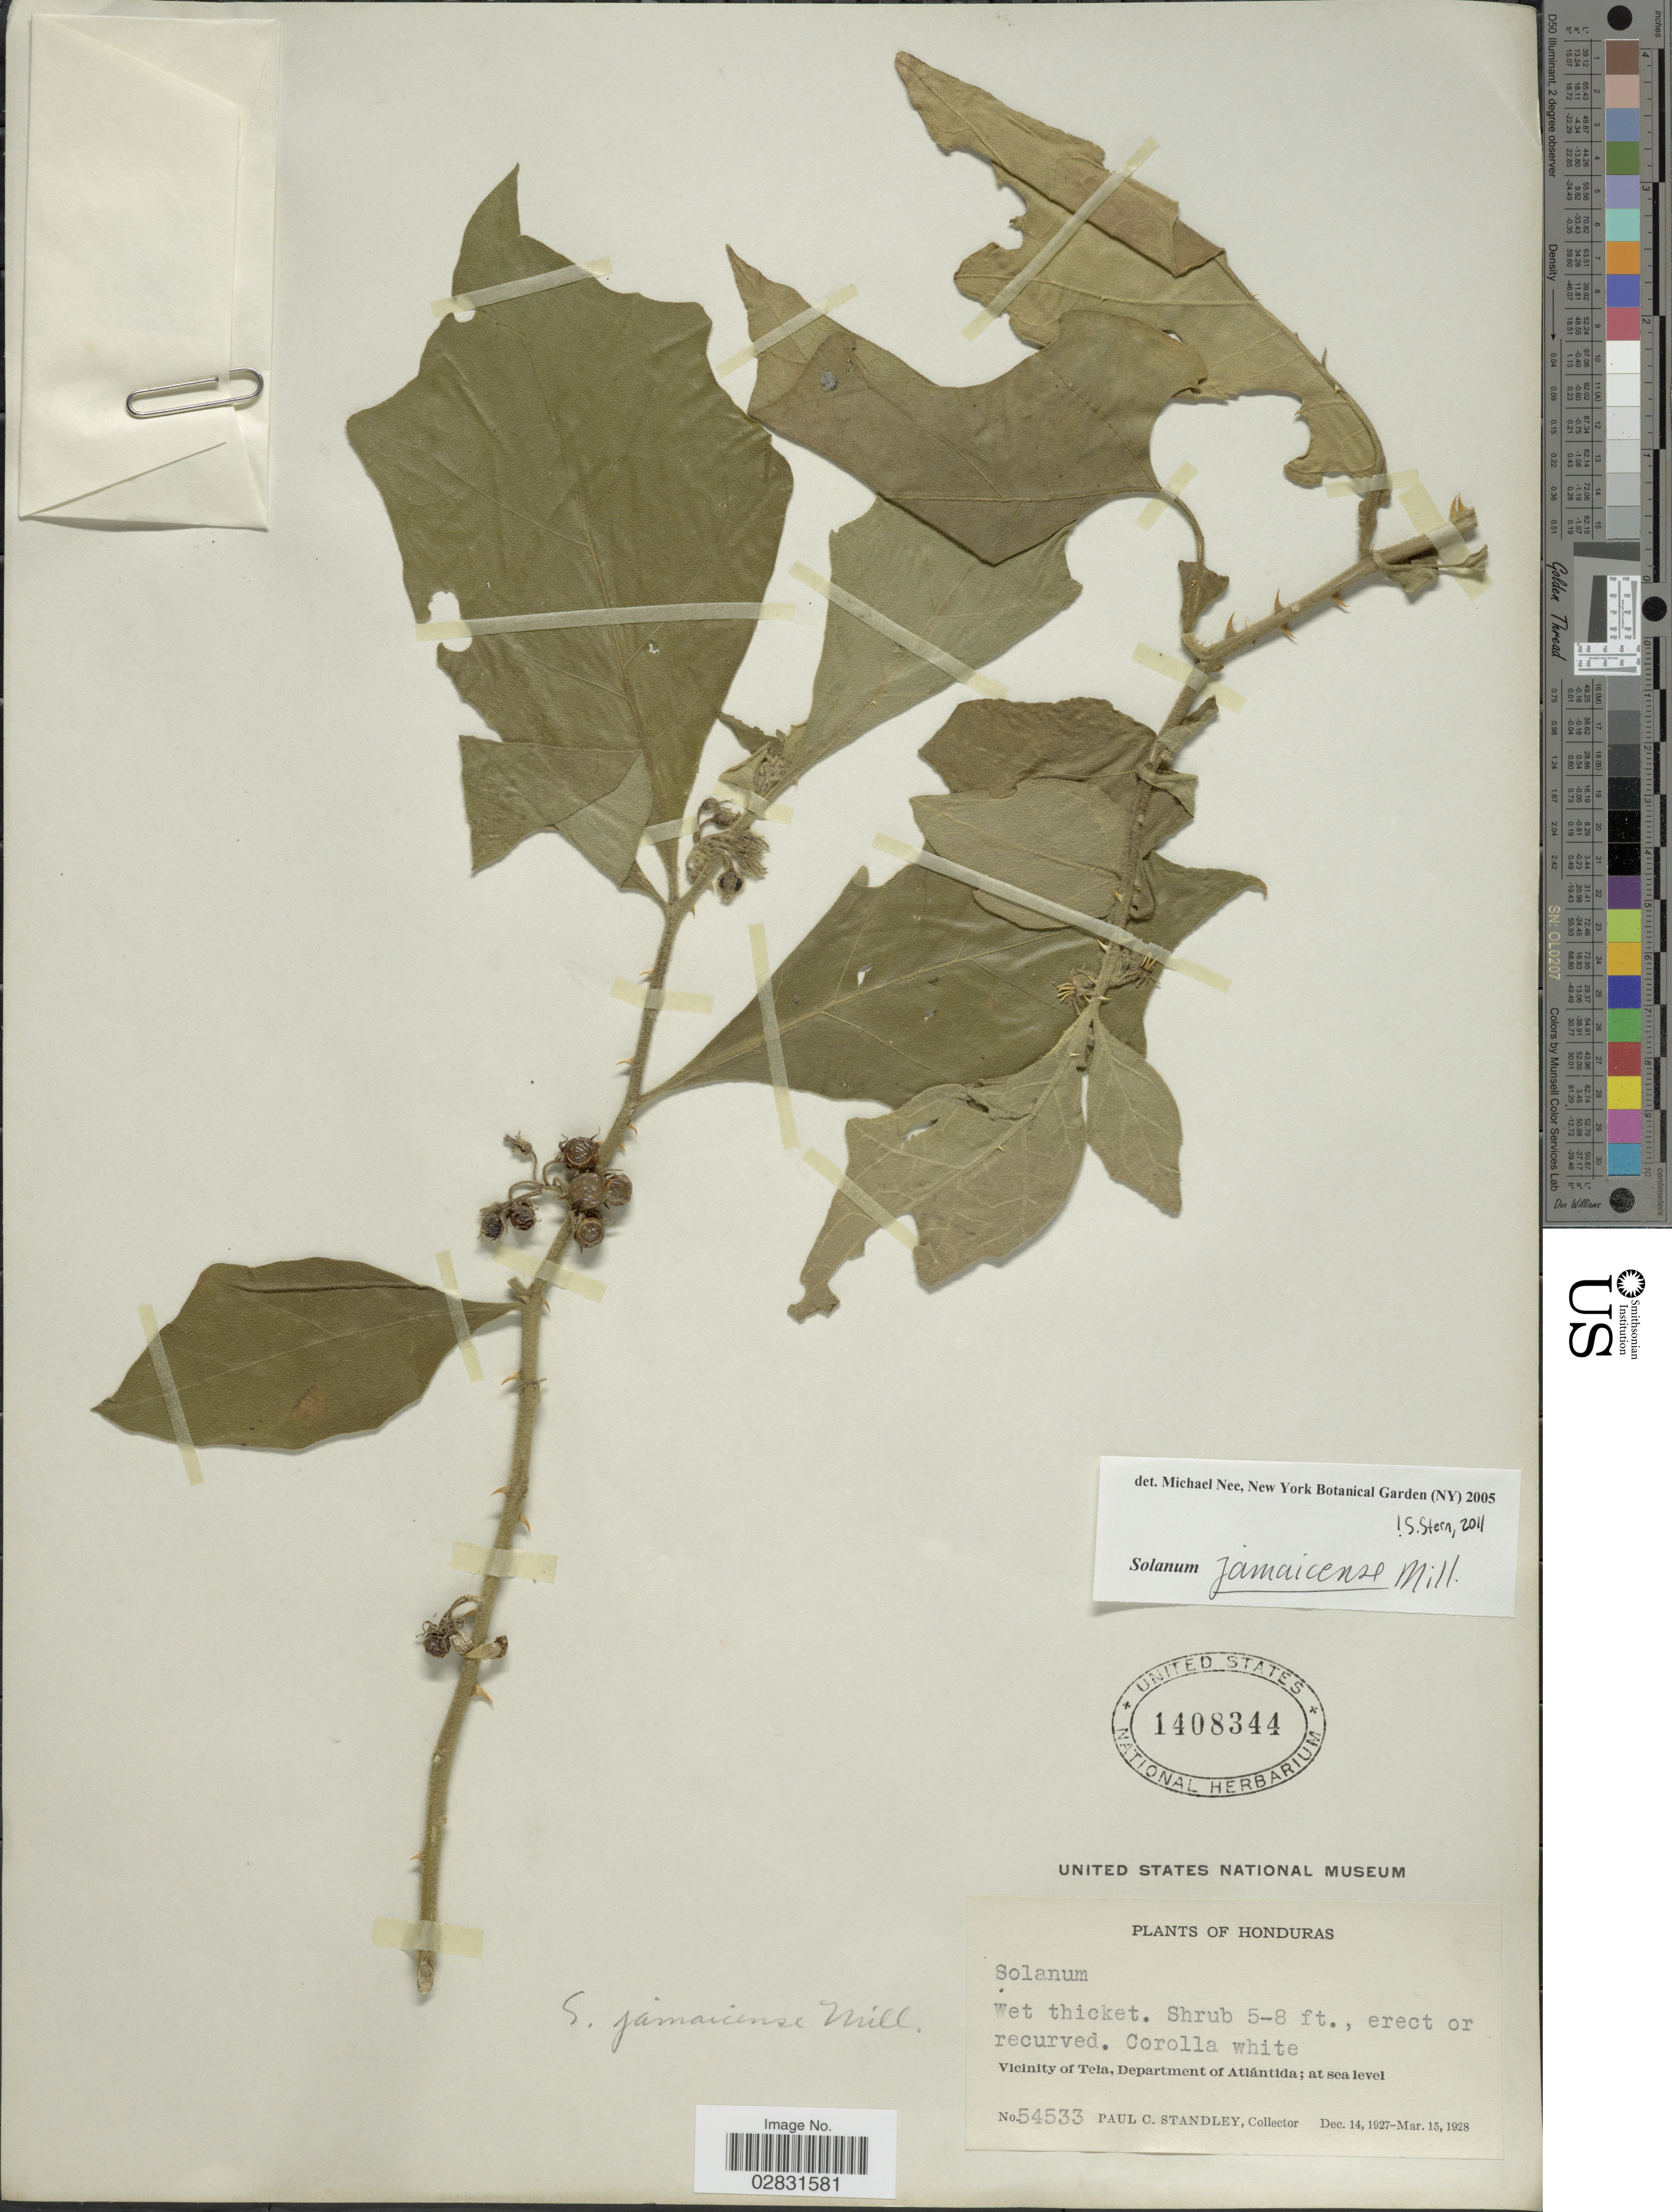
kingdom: Plantae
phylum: Tracheophyta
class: Magnoliopsida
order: Solanales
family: Solanaceae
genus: Solanum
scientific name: Solanum jamaicense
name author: Mill.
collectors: P. C. Standley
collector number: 54533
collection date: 1927-12-14/1928-03-15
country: Honduras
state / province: Atlántida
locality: Vicinity of Tela, Department of Atlántida.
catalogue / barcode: US 1408344